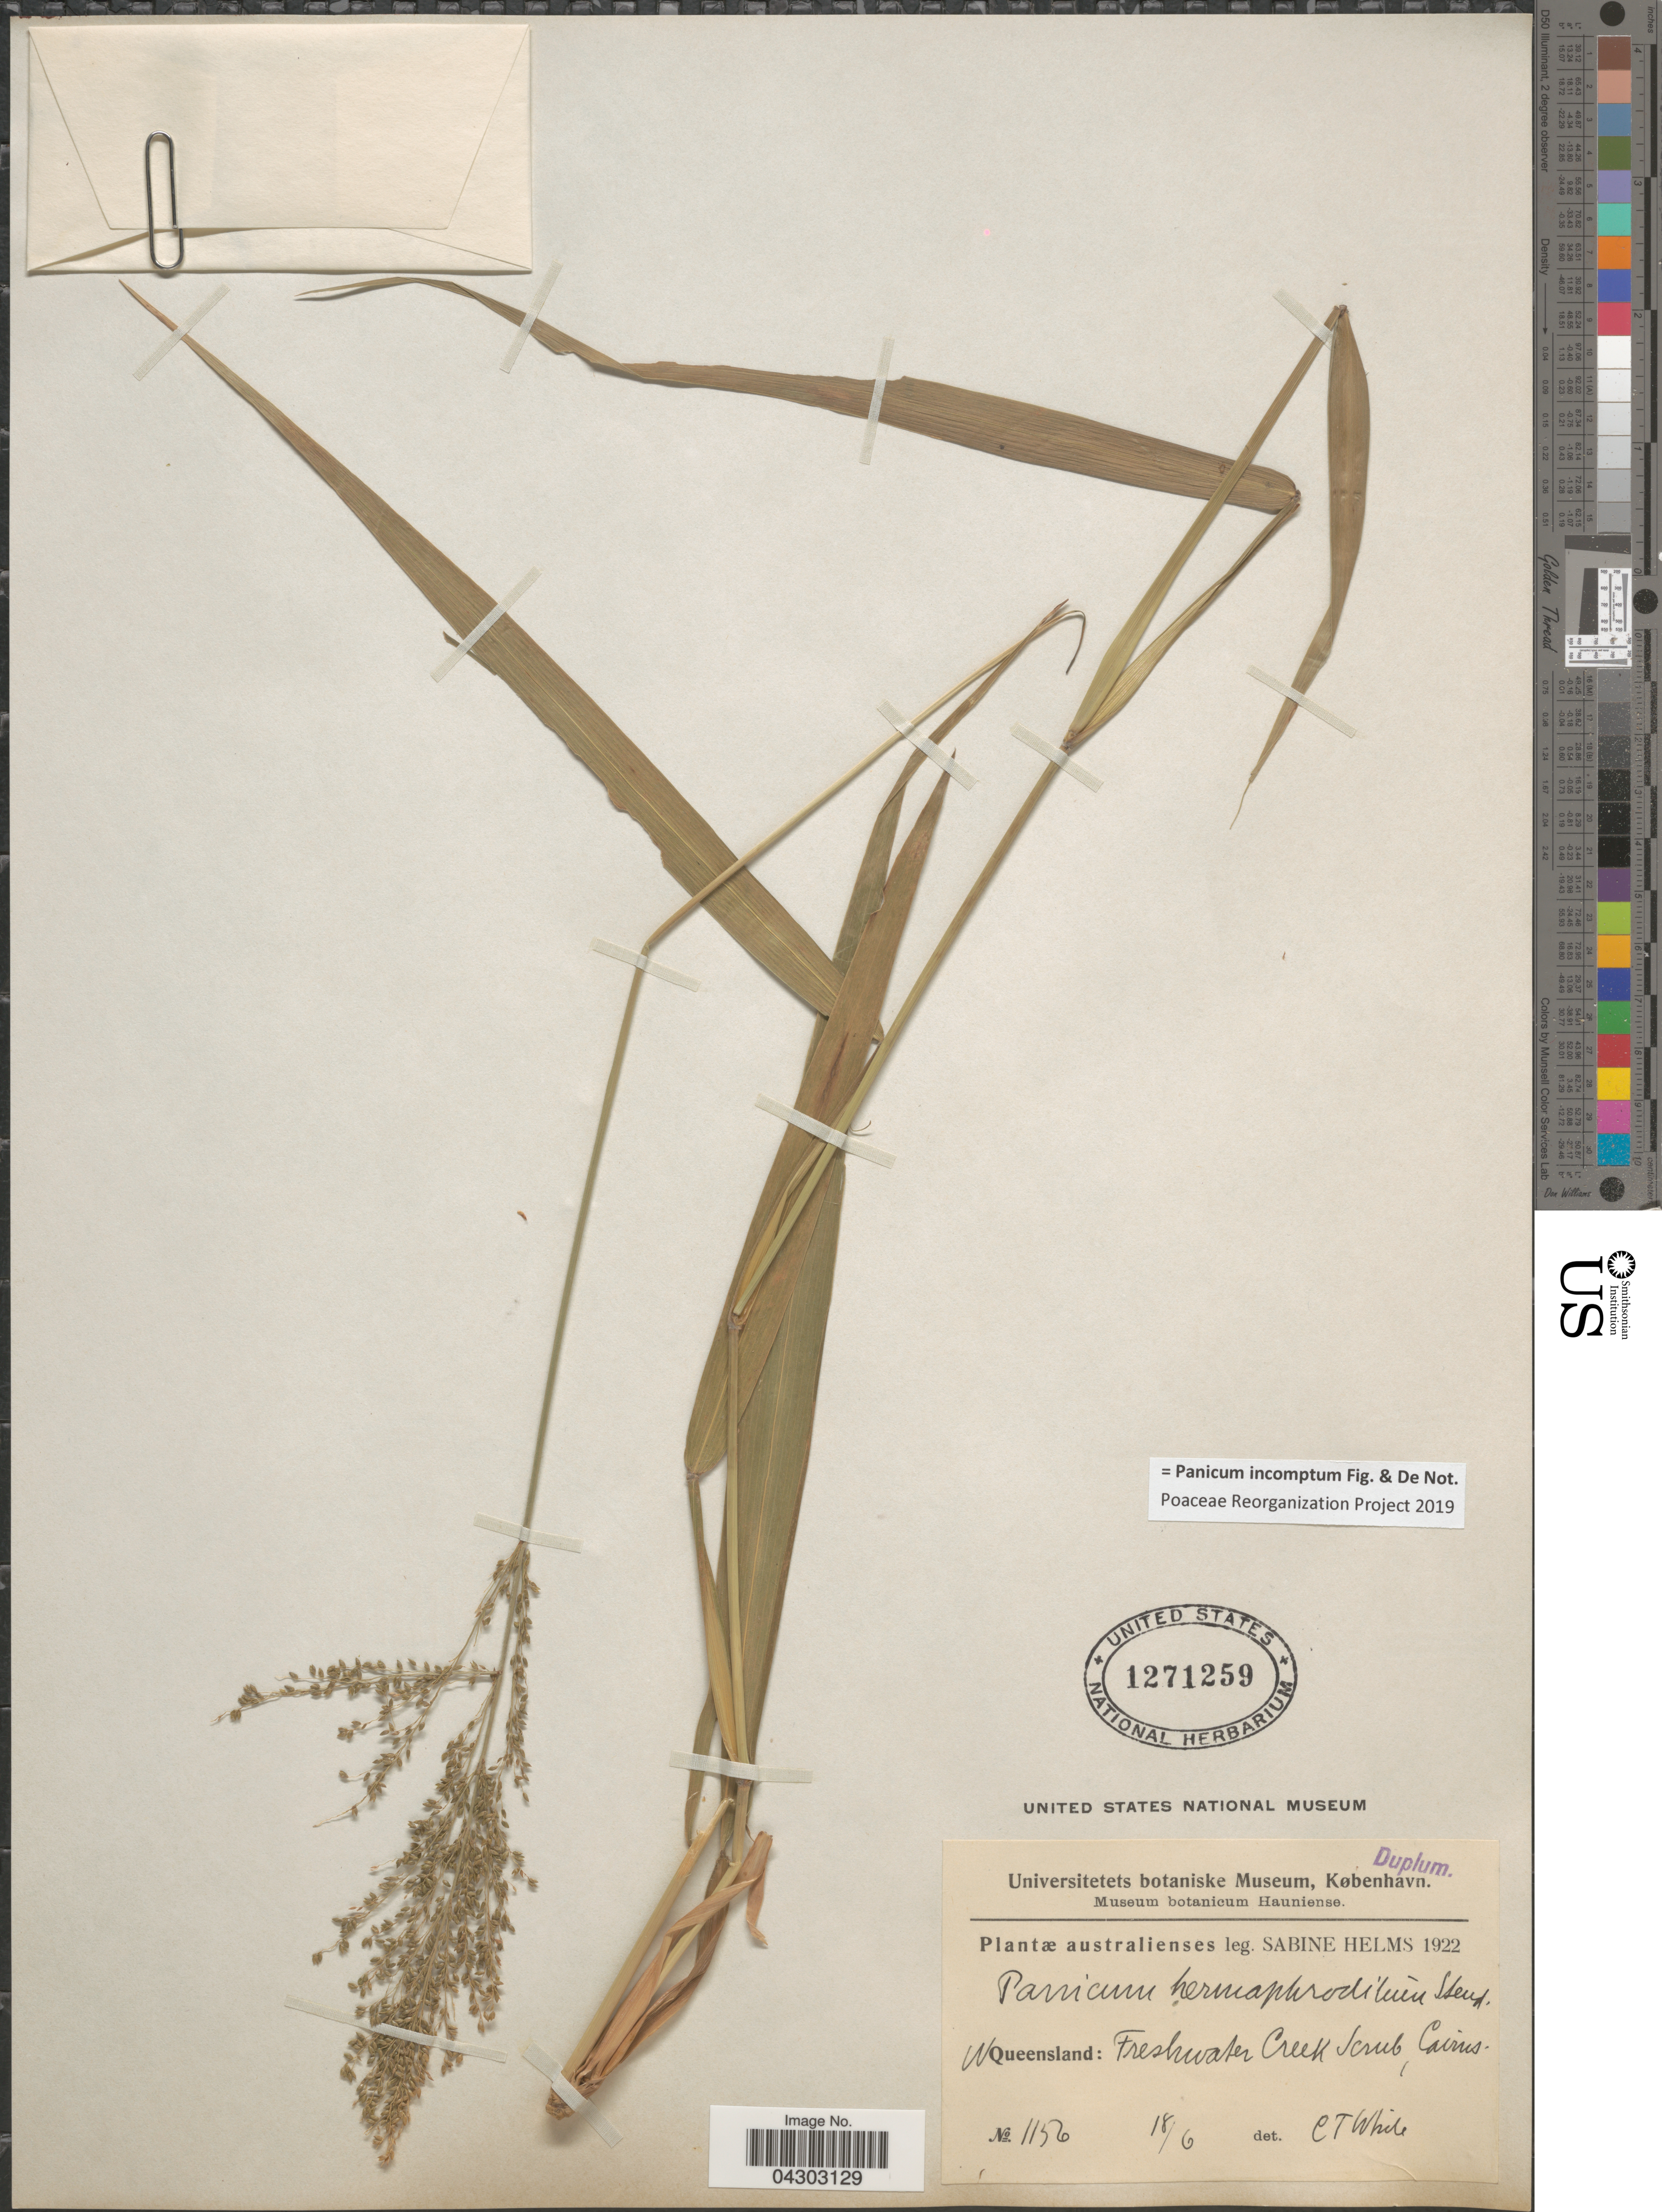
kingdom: Plantae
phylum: Tracheophyta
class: Liliopsida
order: Poales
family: Poaceae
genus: Panicum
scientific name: Panicum incomptum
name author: Fig. & De Not.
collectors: S. Helms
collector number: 1156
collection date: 1922-06-18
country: Australia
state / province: Queensland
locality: W Queensland: Freshwater Creek Scrub, Cairns.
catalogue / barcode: US 1271259